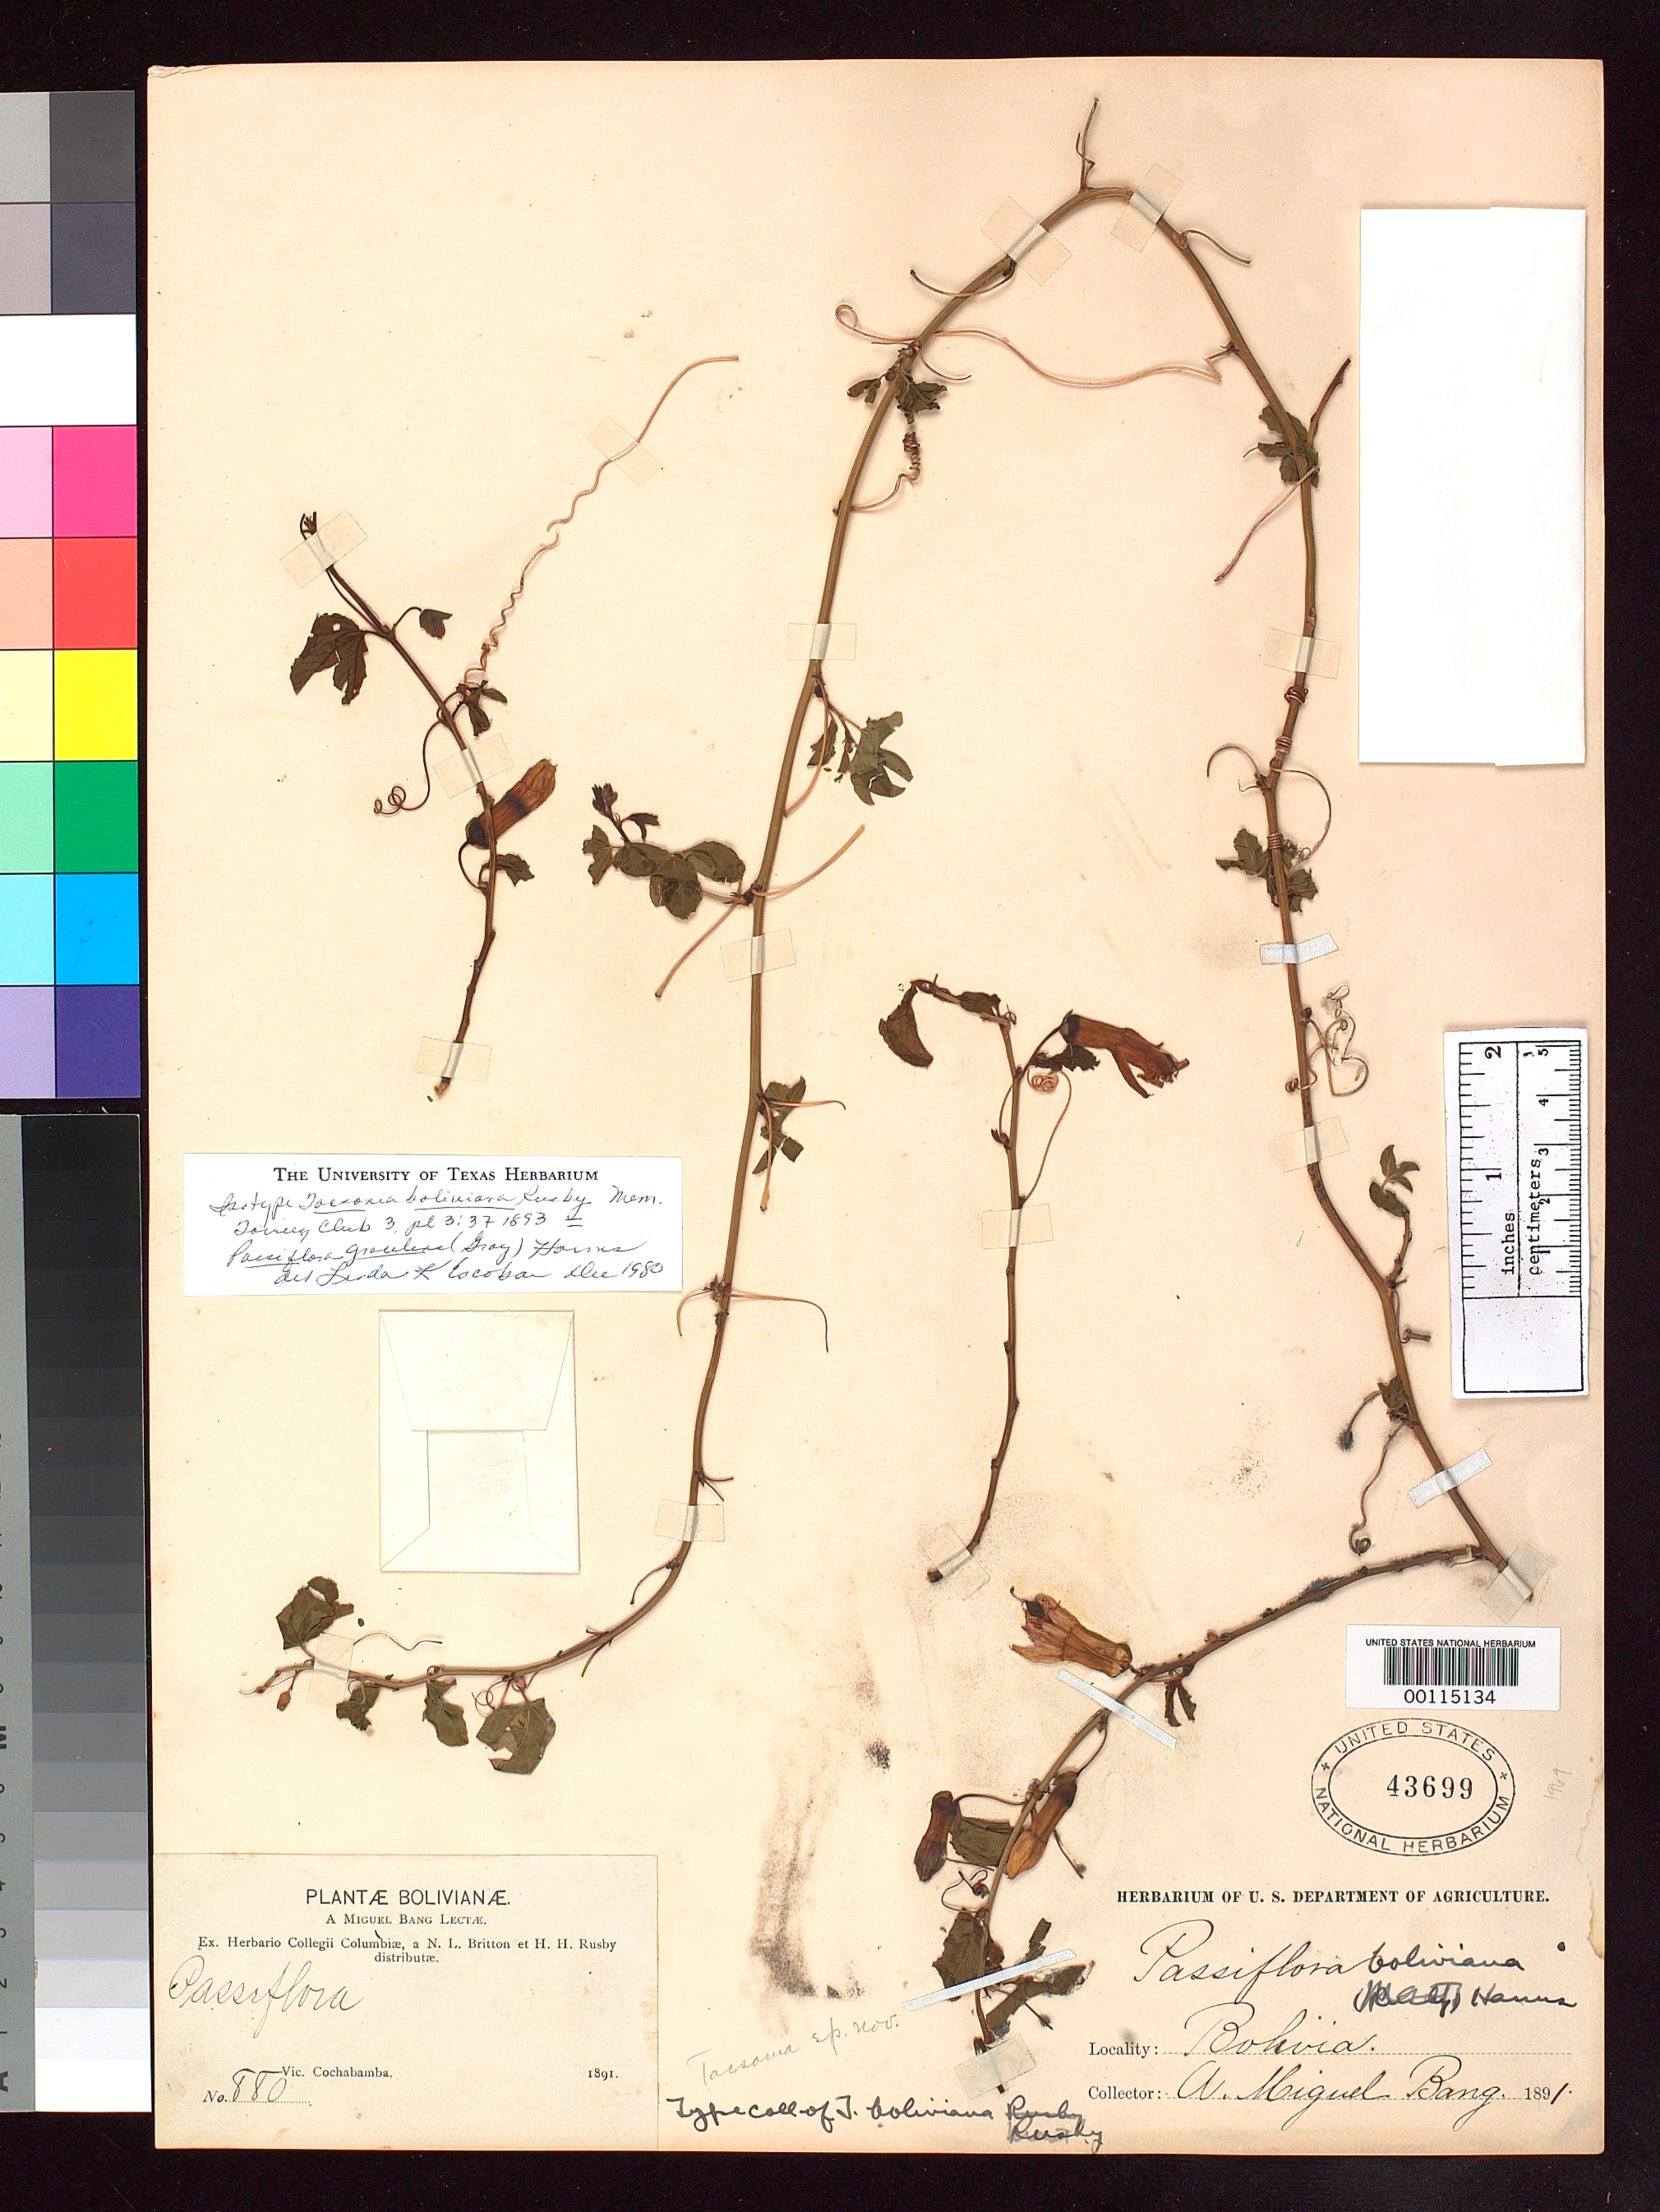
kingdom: Plantae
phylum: Tracheophyta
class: Magnoliopsida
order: Malpighiales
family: Passifloraceae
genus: Tacsonia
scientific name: Tacsonia boliviana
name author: Rusby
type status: Isotype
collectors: M. Bang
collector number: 880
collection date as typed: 1891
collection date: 1891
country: Bolivia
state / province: Cochabamba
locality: Vicinity of Cochabamba.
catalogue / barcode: US 43699